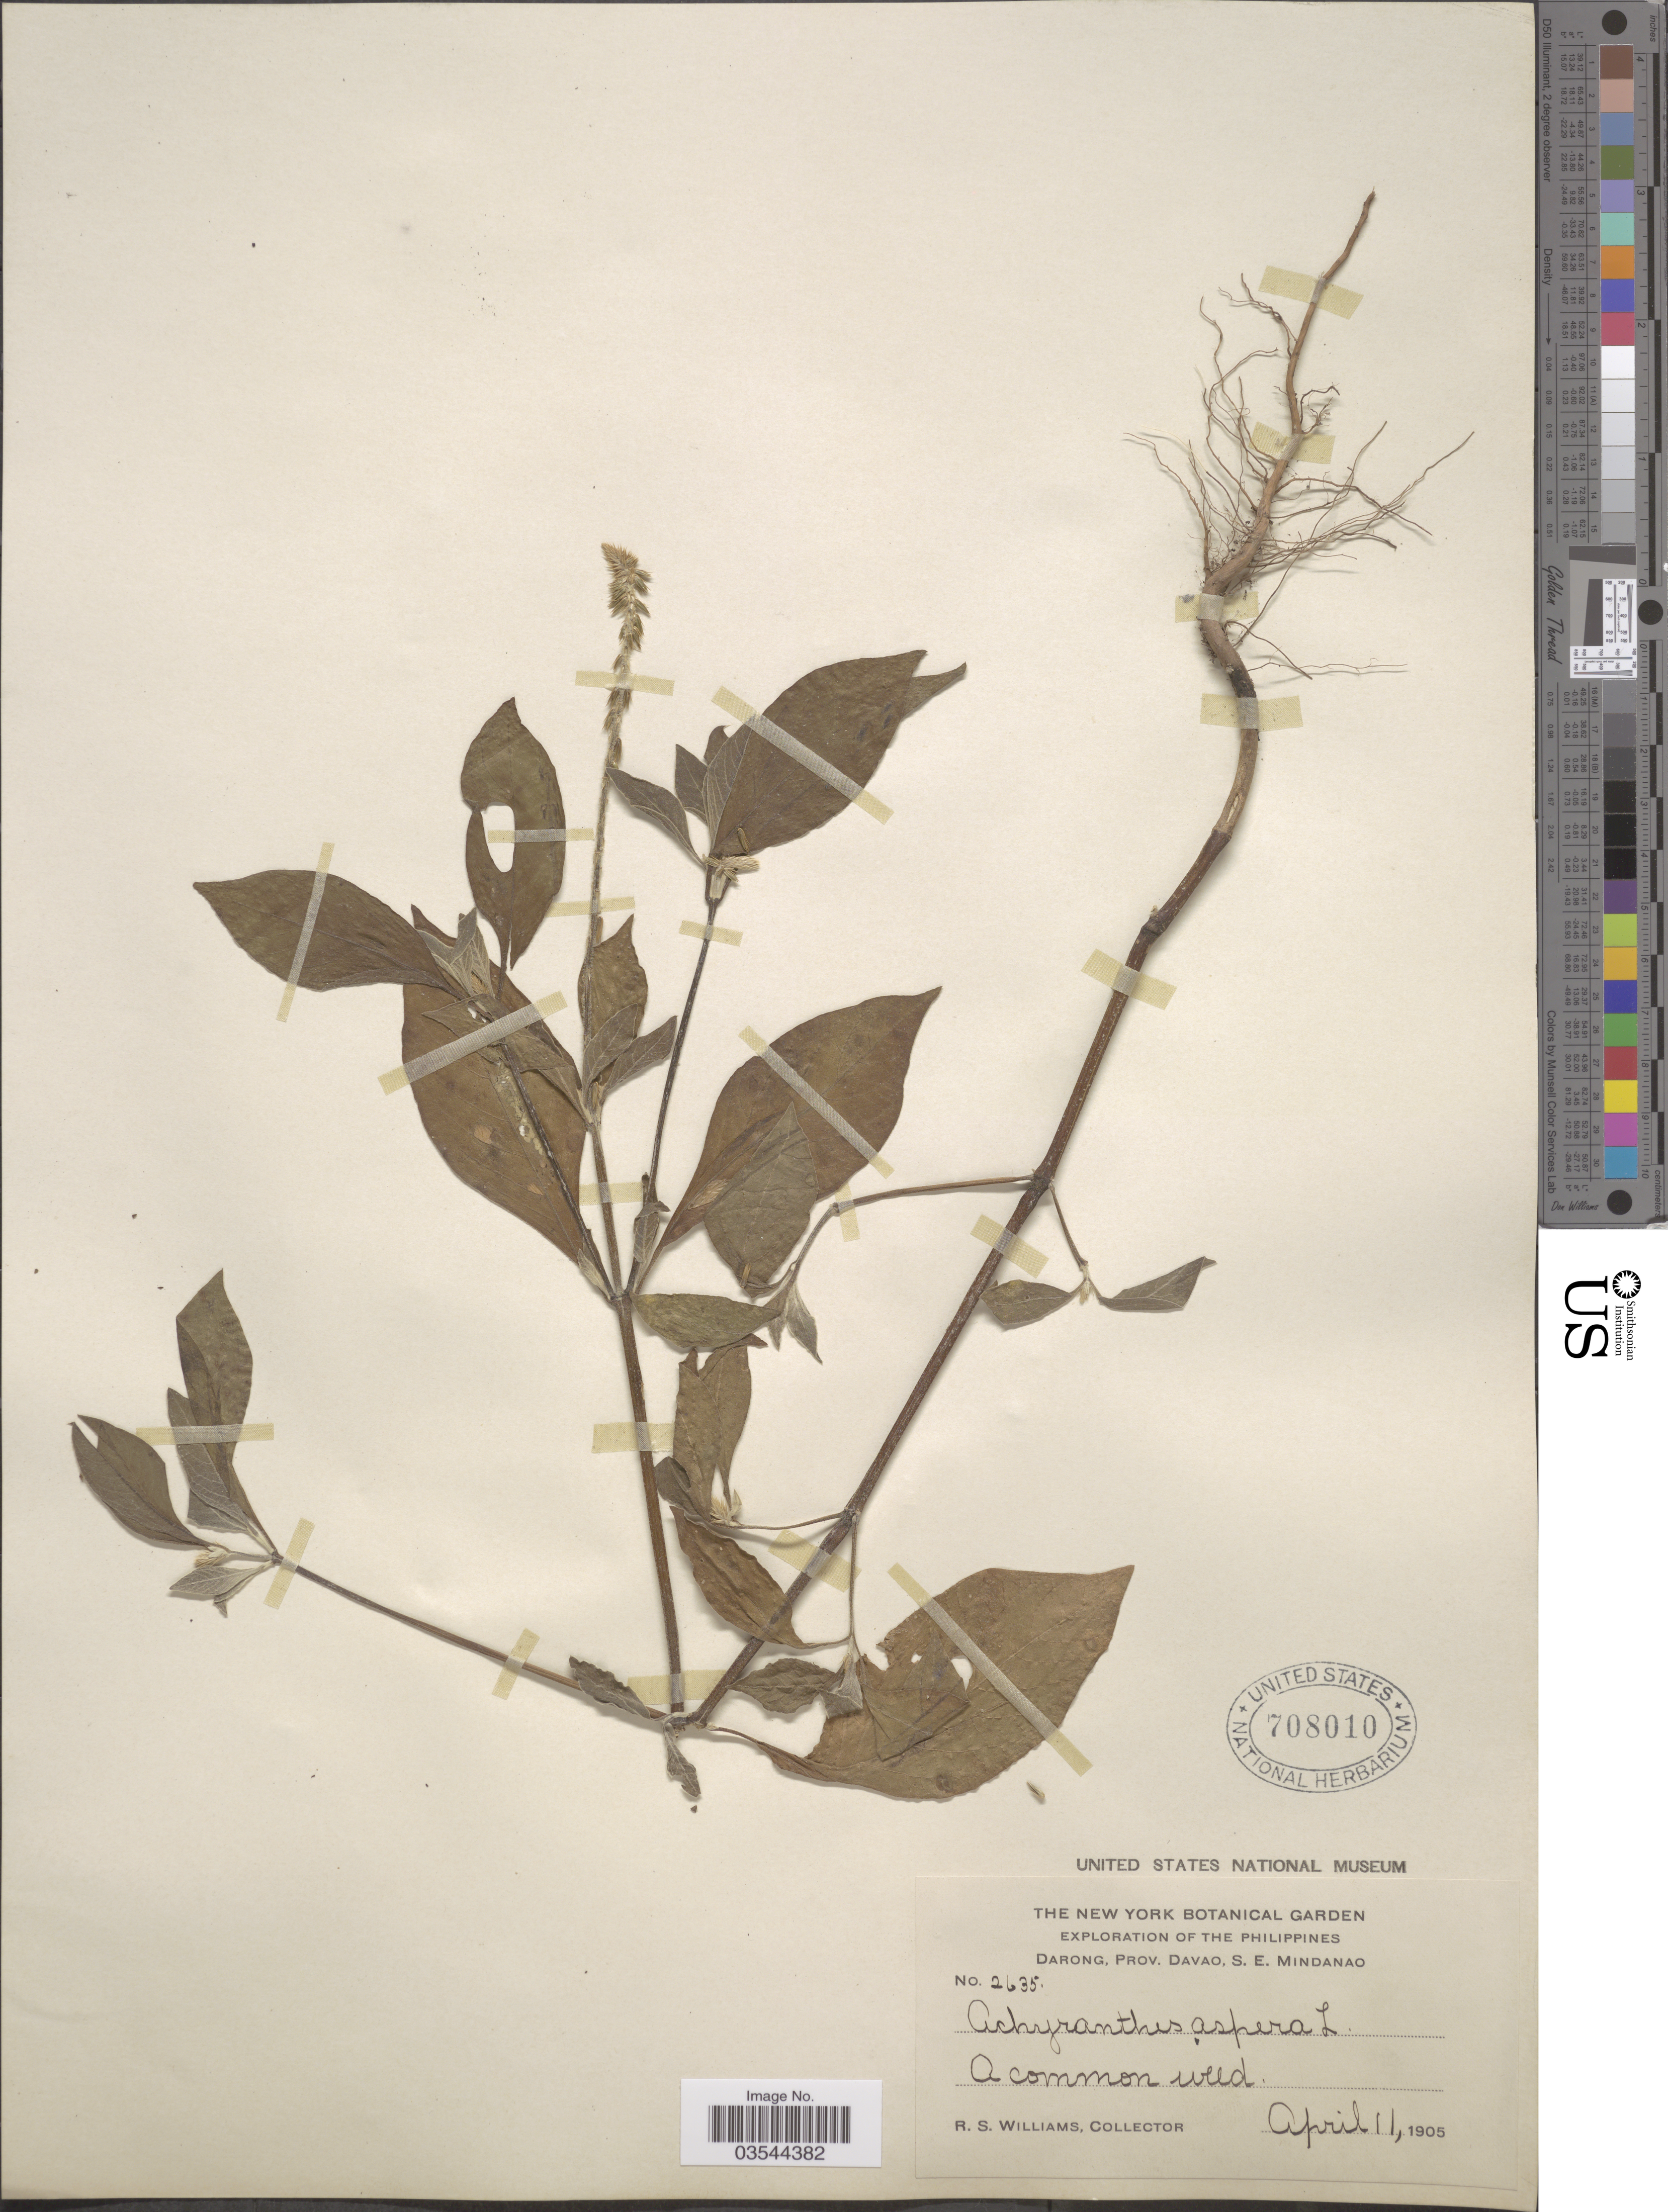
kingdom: Plantae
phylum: Tracheophyta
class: Magnoliopsida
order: Caryophyllales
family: Amaranthaceae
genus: Achyranthes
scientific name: Achyranthes aspera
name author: L.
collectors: R. S. Williams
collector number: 2635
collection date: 1905-04-11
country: Philippines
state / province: Davao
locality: Darong, S.E. Mindanao.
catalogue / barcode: US 708010